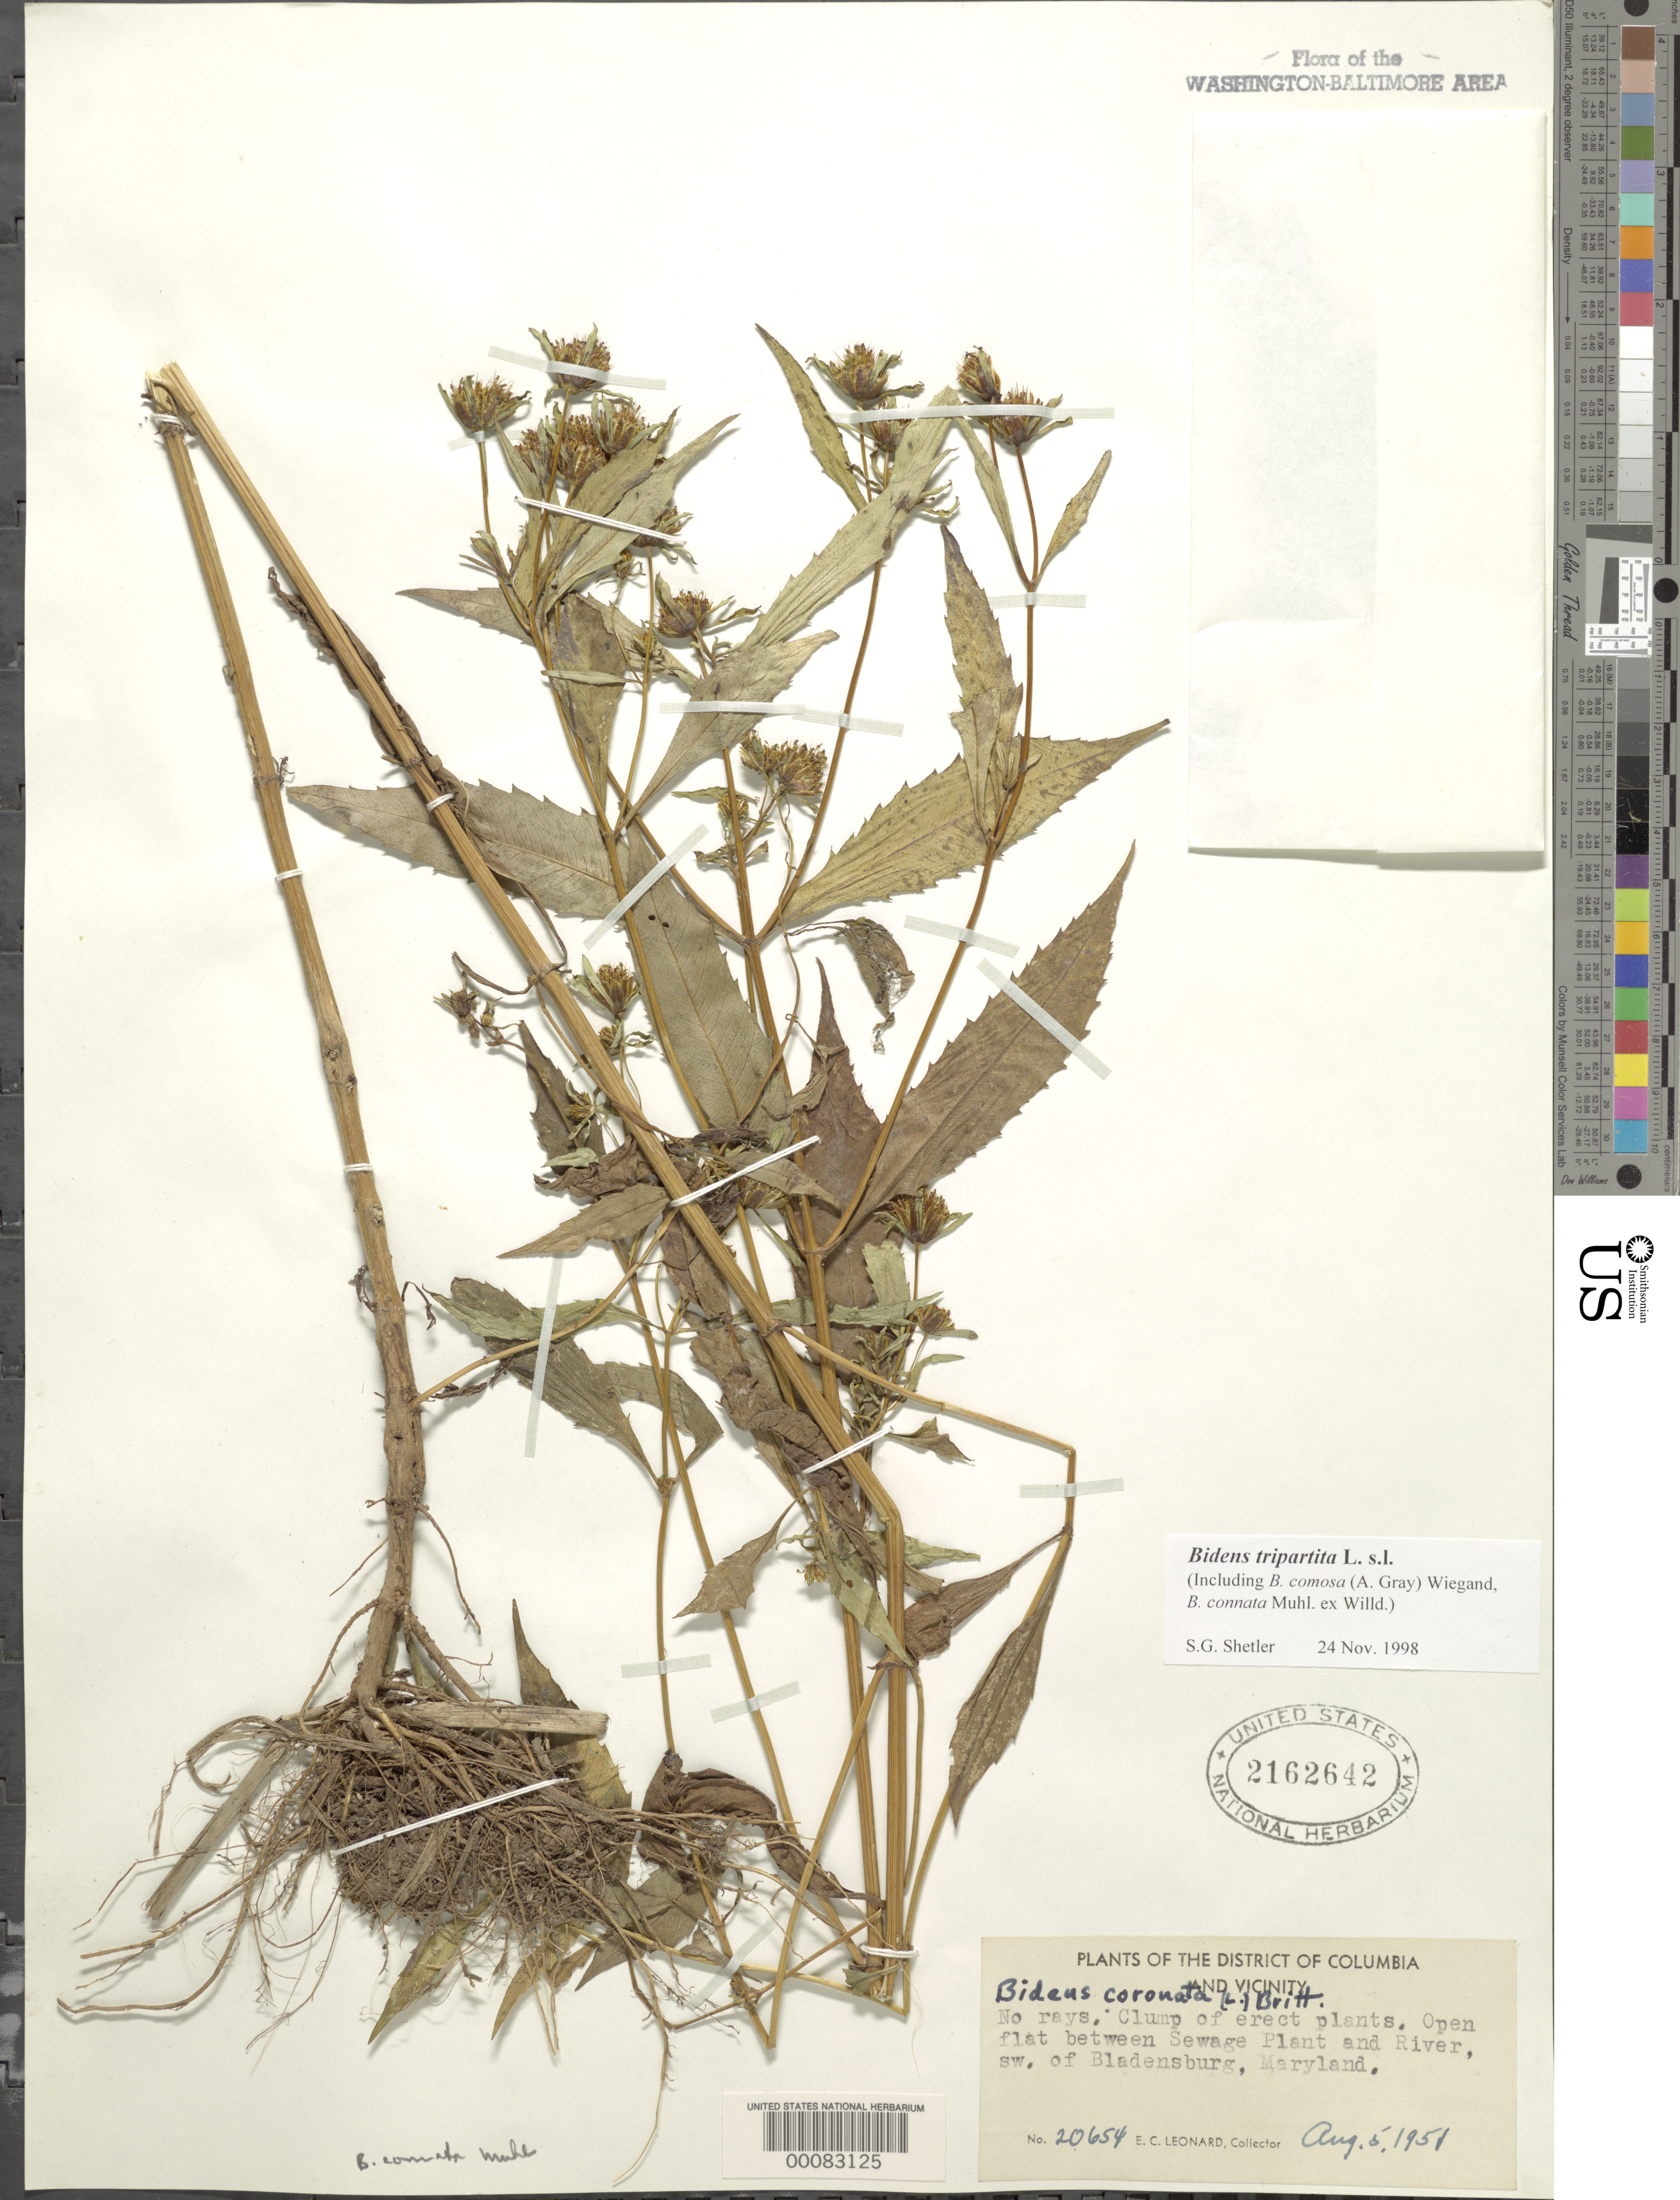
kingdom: Plantae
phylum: Tracheophyta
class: Magnoliopsida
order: Asterales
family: Asteraceae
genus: Bidens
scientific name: Bidens tripartita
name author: L.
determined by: Shetler, Stanwyn G., (US), NMNH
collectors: E. C. Leonard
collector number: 20654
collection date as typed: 05 Aug 1951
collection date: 1951-08-05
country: United States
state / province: Maryland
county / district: Prince George's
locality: between Sewage Plant and River SW of Bladensburg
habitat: Open flat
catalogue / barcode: US 2162642